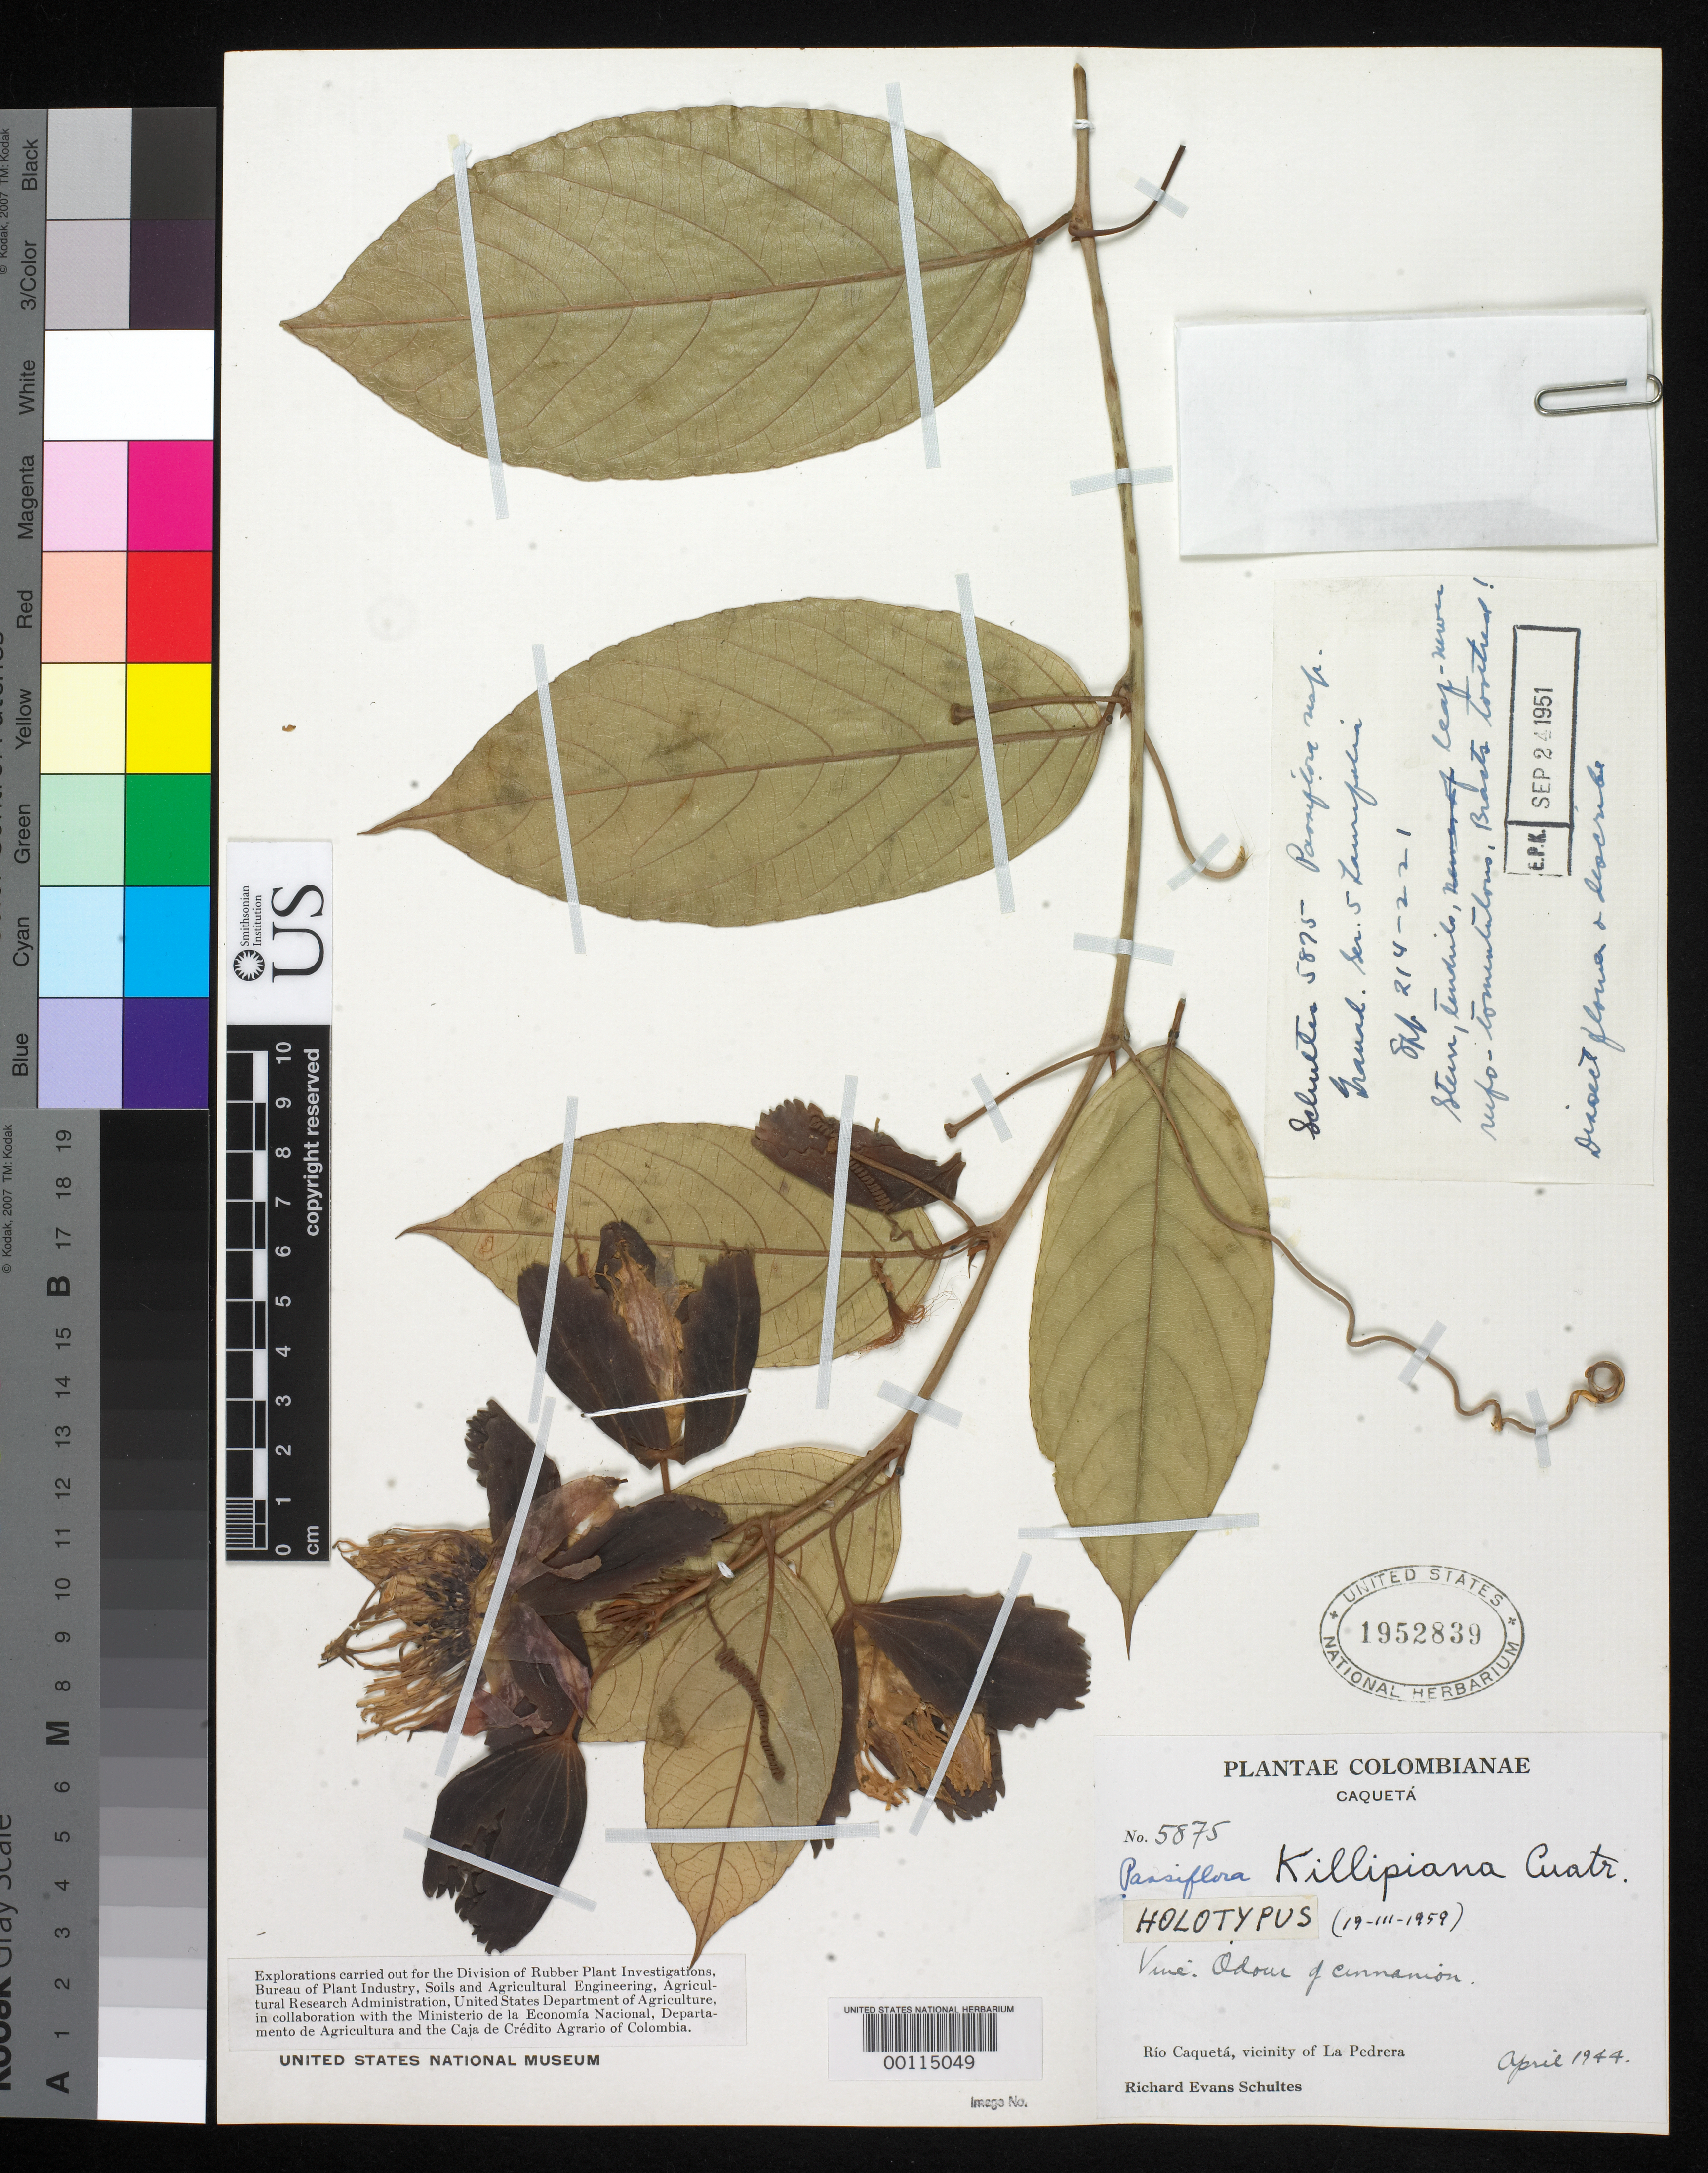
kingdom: Plantae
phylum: Tracheophyta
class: Magnoliopsida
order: Malpighiales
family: Passifloraceae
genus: Passiflora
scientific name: Passiflora killipiana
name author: Cuatrec.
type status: Holotype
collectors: R. E. Schultes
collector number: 5875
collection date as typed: Apr 1944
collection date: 1944-04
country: Colombia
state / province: Caquetá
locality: Rio Caqueta, La Pedrera.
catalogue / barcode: US 1952839